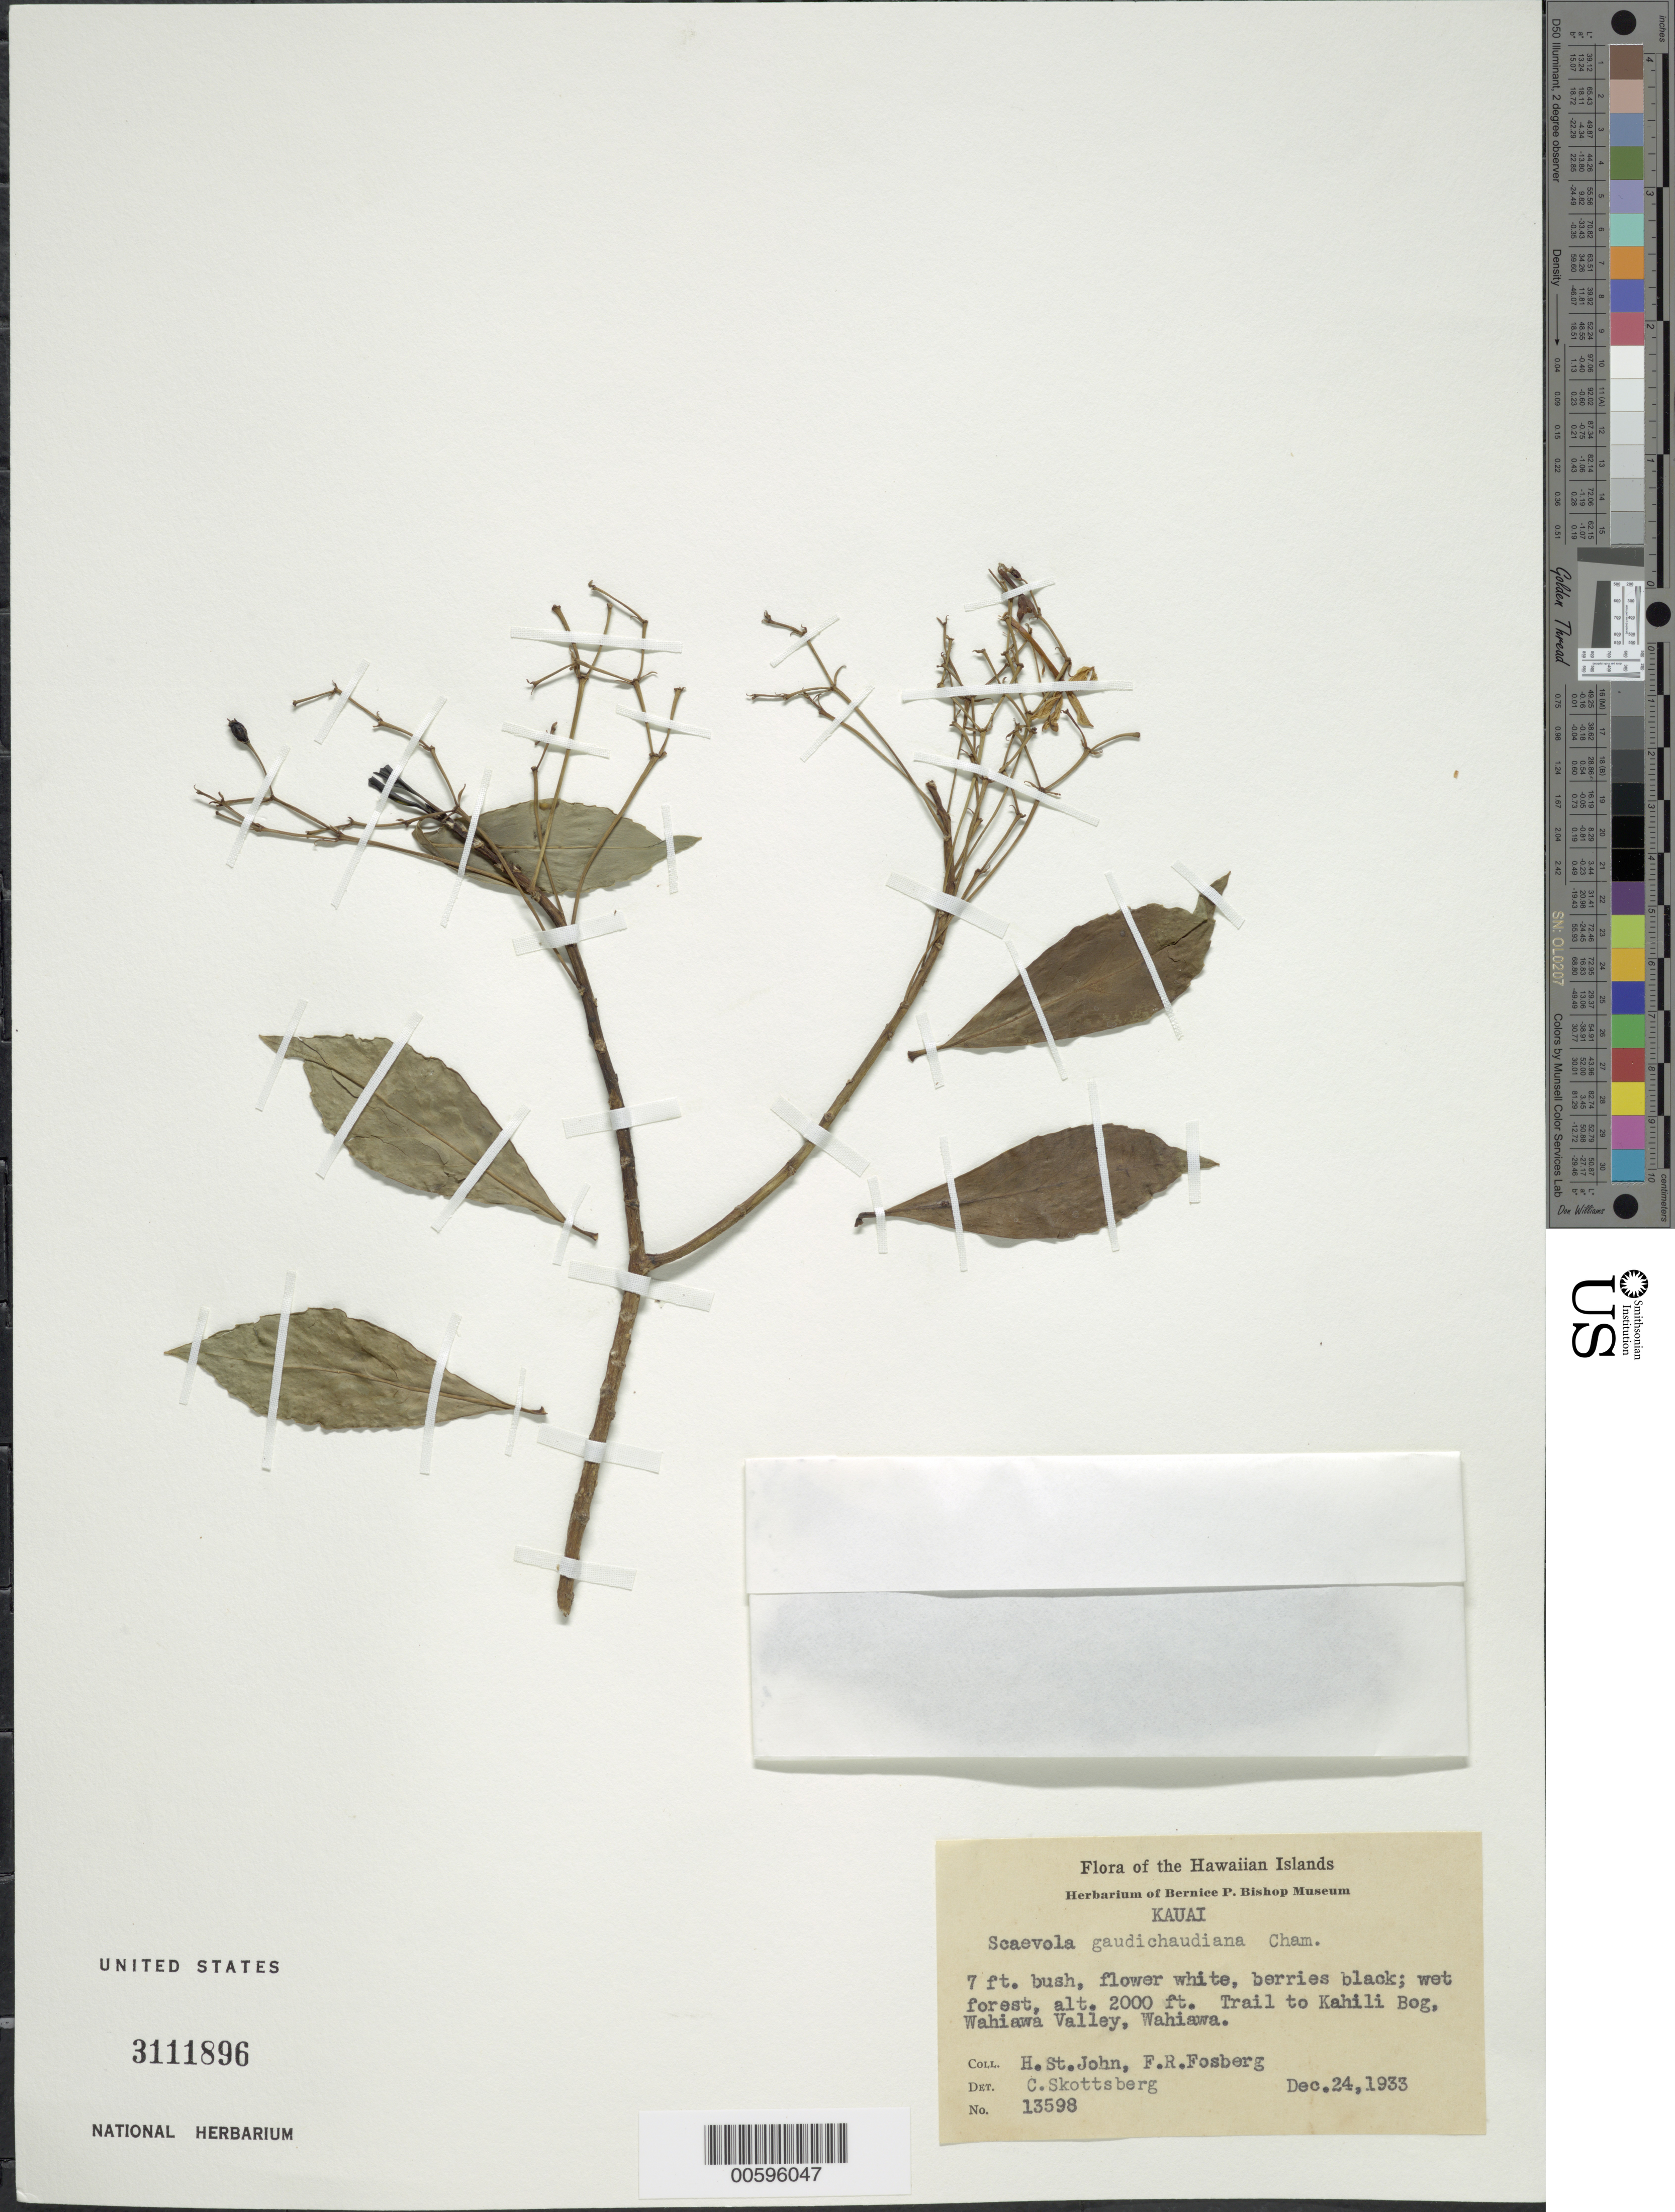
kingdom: Plantae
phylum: Tracheophyta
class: Magnoliopsida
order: Asterales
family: Goodeniaceae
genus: Scaevola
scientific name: Scaevola gaudichaudiana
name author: Cham.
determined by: Skottsberg, C. J. F.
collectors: H. St. John & F. R. Fosberg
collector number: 13598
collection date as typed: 24 Dec 1933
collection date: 1933-12-24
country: United States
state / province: Hawaii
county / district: Kauai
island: Kaua'i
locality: Trail to Kahili Bog, Wahiawa Valley, Wahiawa.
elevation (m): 610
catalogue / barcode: US 3111896